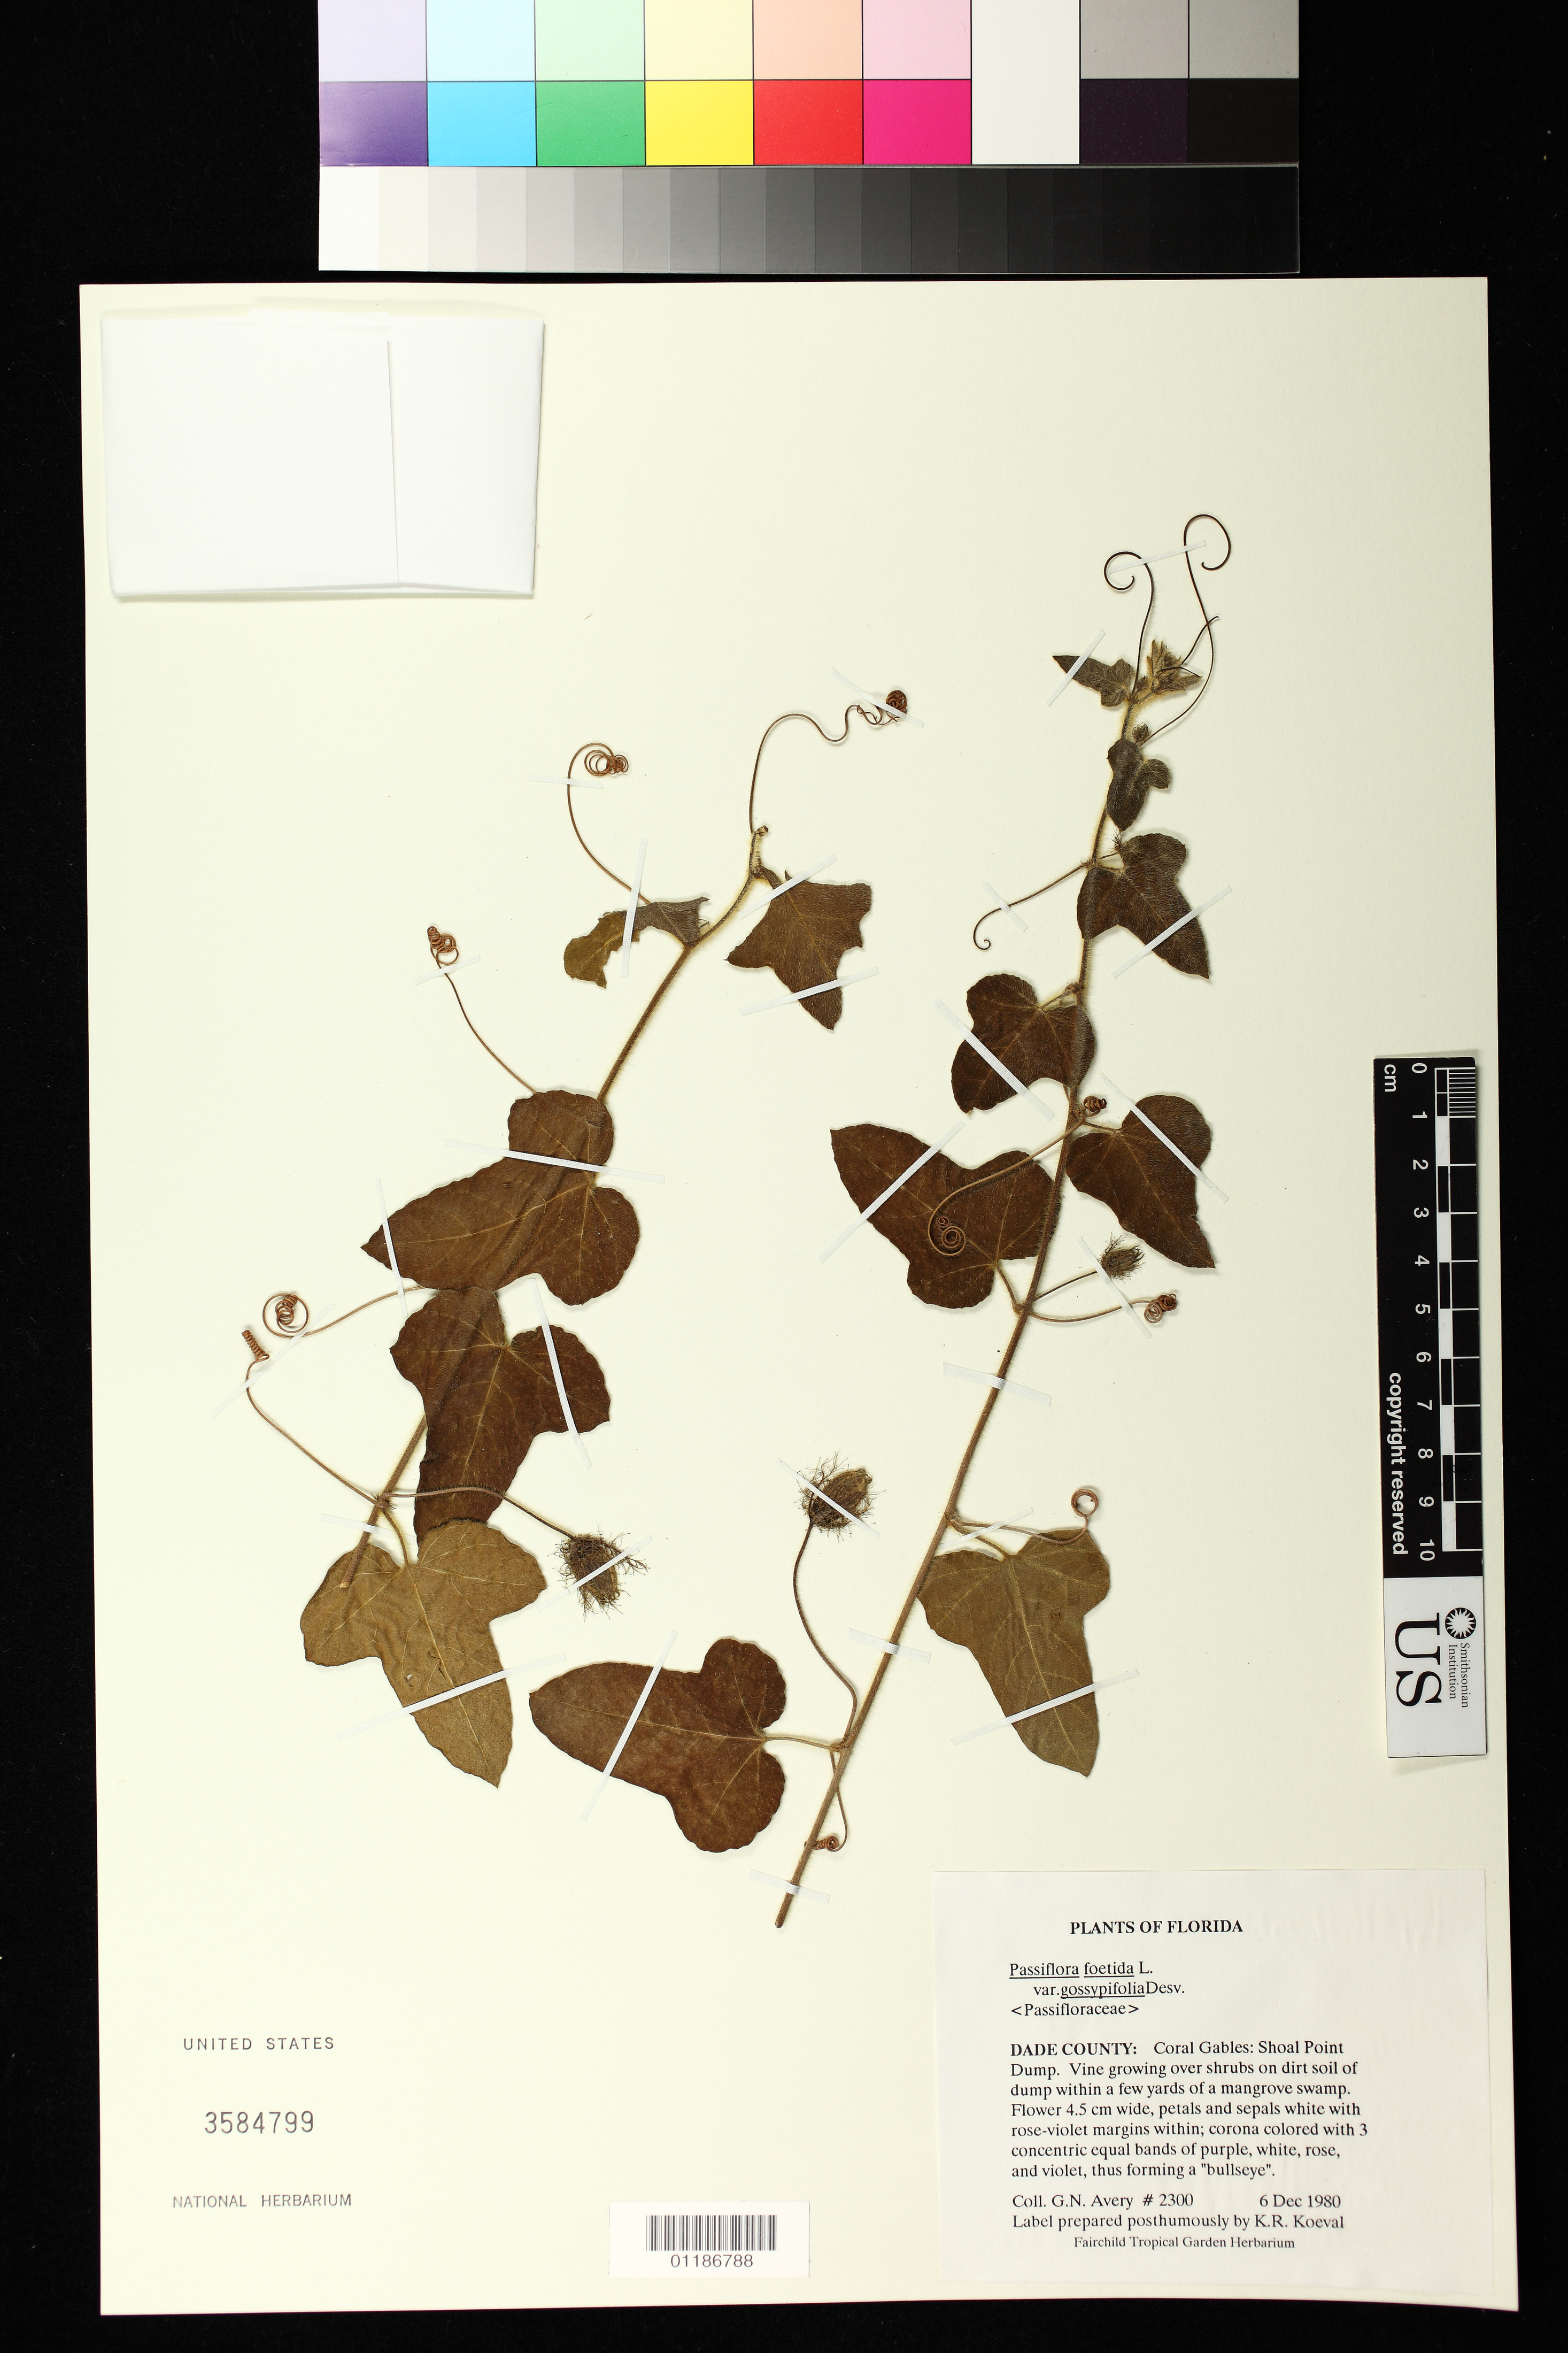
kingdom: Plantae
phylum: Tracheophyta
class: Magnoliopsida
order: Malpighiales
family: Passifloraceae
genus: Passiflora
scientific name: Passiflora foetida var. gossypiifolia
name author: (Desv.) Mast.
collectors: G. N. Avery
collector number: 2300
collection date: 1980-12-06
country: United States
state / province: Florida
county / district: Dade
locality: Coral Gables: Shoal Point Dump. Vine growing over shrubs on dirt soil of dump within a few yards of a mangrove swamp.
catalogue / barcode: US 3584799